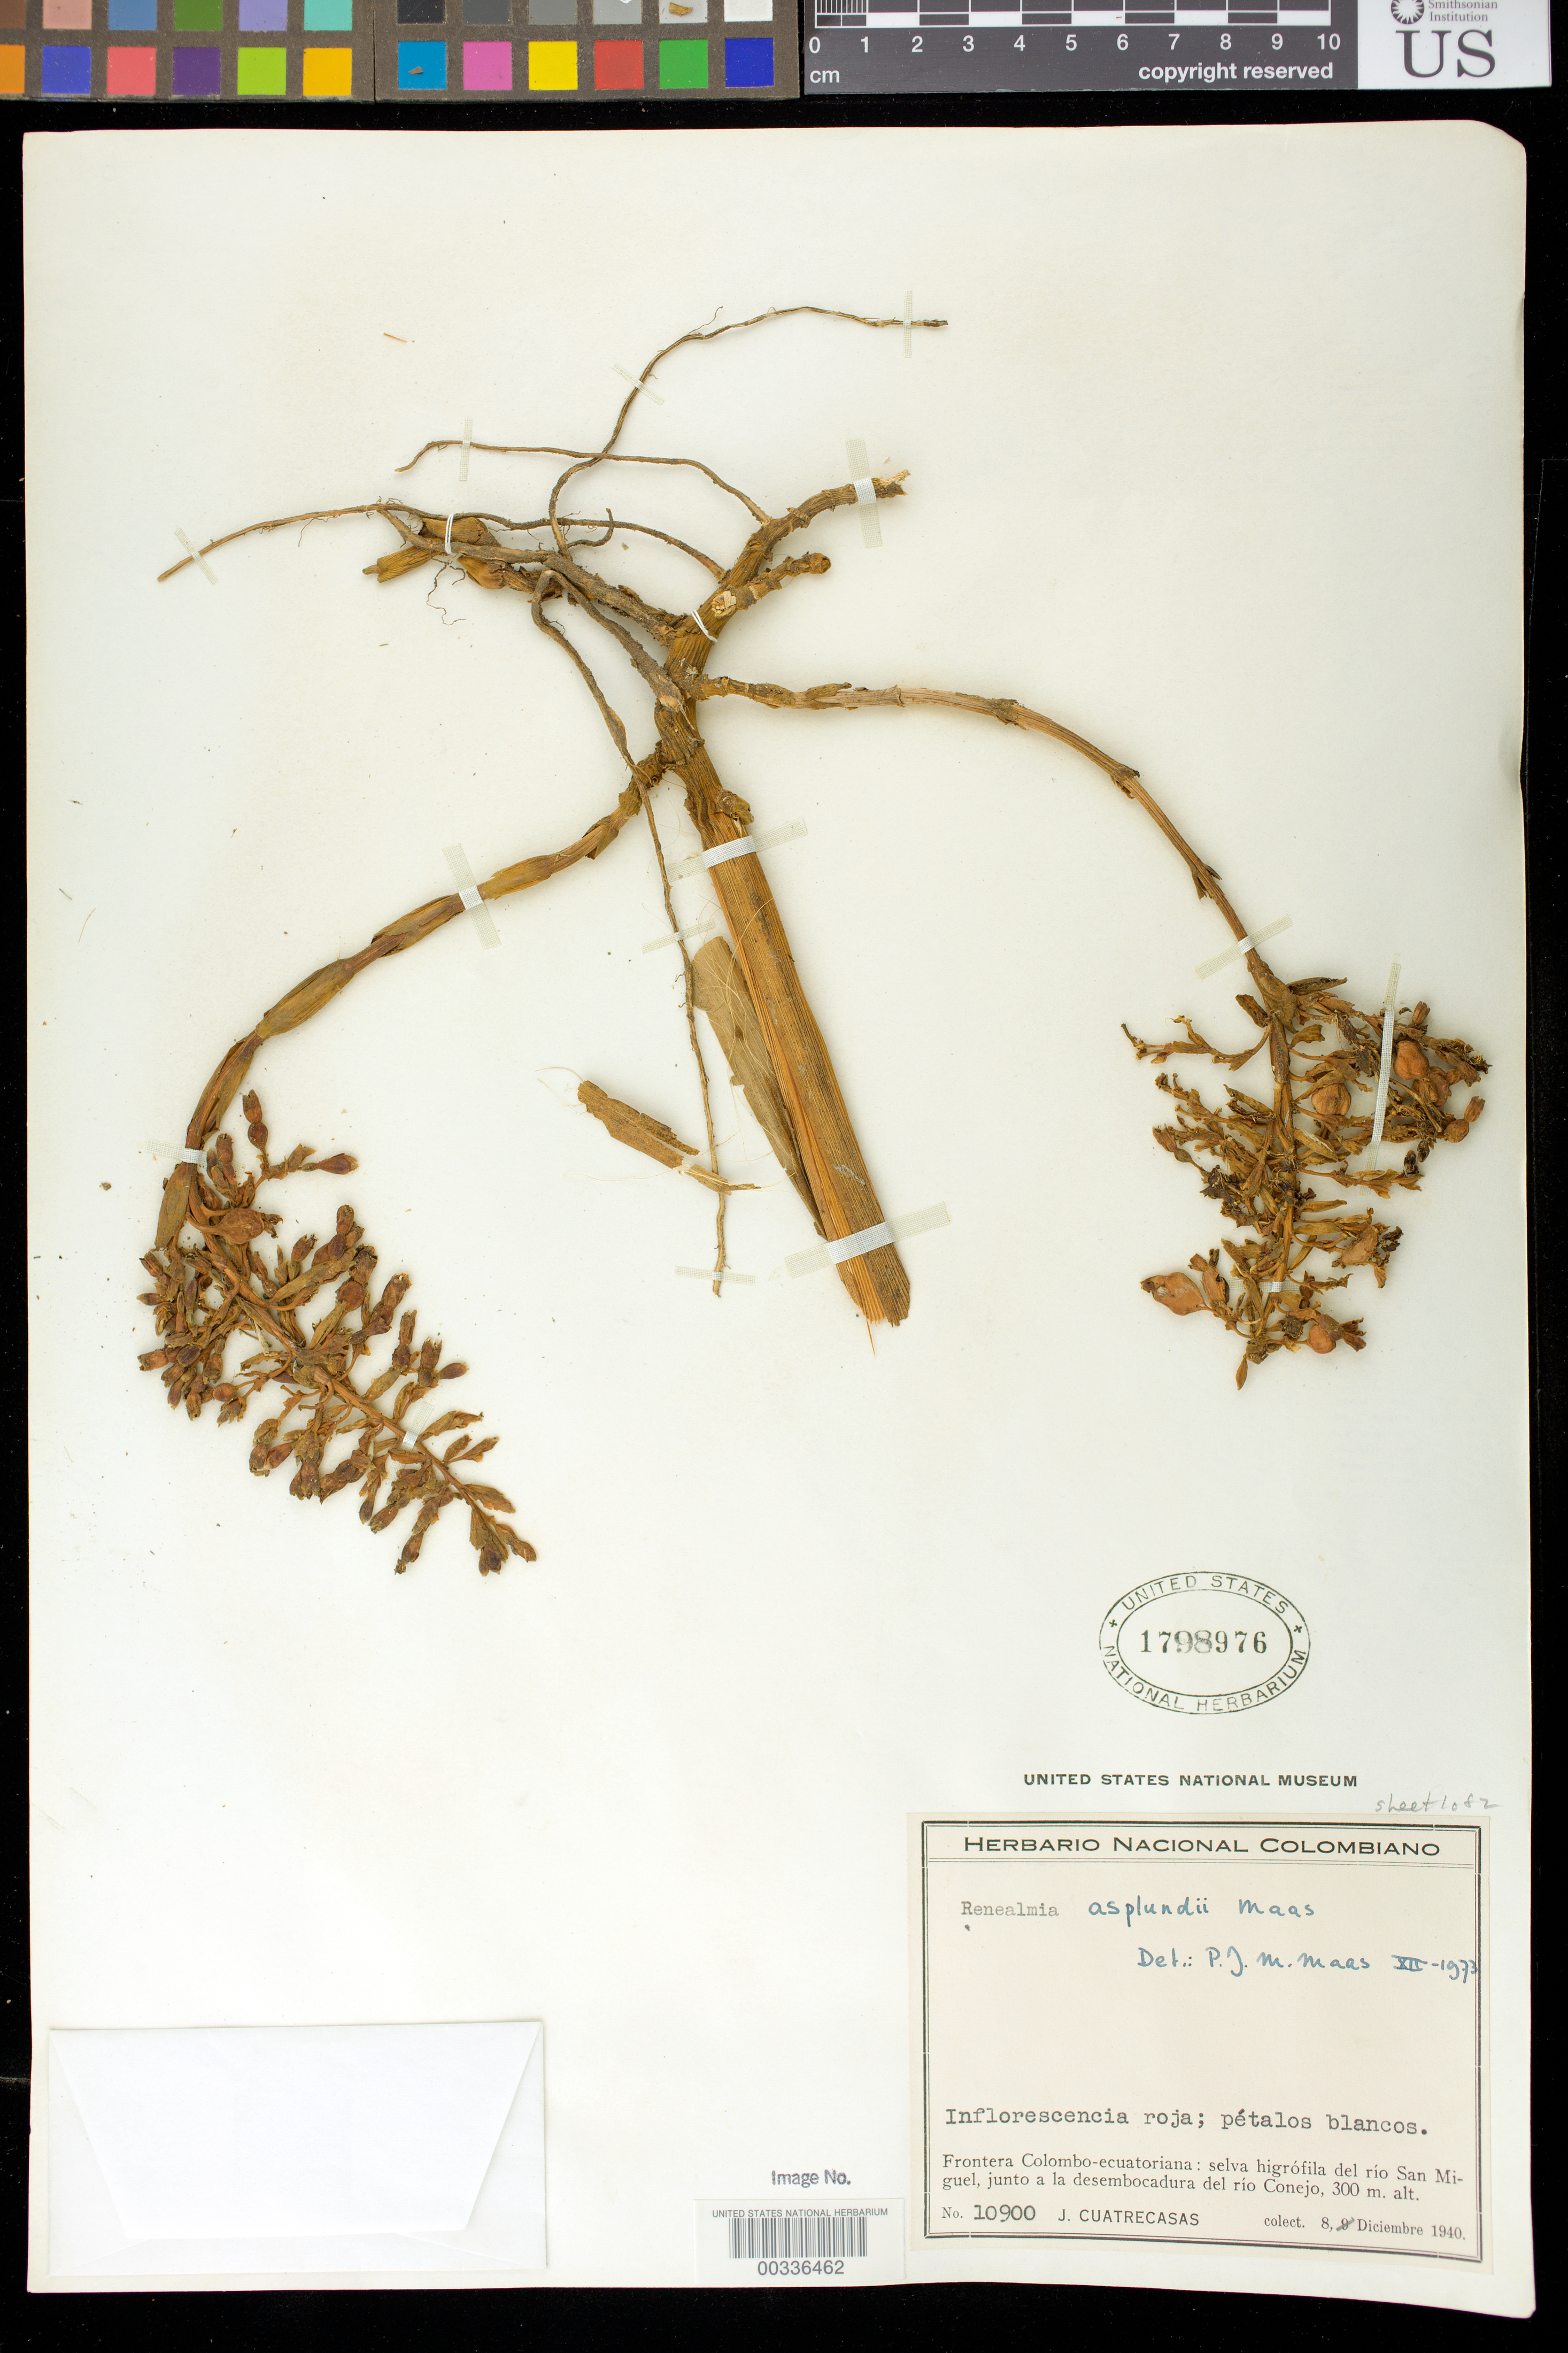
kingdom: Plantae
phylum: Tracheophyta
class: Liliopsida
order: Zingiberales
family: Zingiberaceae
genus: Renealmia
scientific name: Renealmia asplundii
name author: Maas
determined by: Maas, Paul J. M.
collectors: J. Cuatrecasas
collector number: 10900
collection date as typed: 08 Dec 1940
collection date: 1940-12-08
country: Colombia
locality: Frontera Colombo-Ecuadoriana: selva Higrofila del Rio Sal Miguel, Junto a la Desem Bocadura del Rio Conejo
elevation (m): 300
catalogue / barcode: US 1798976